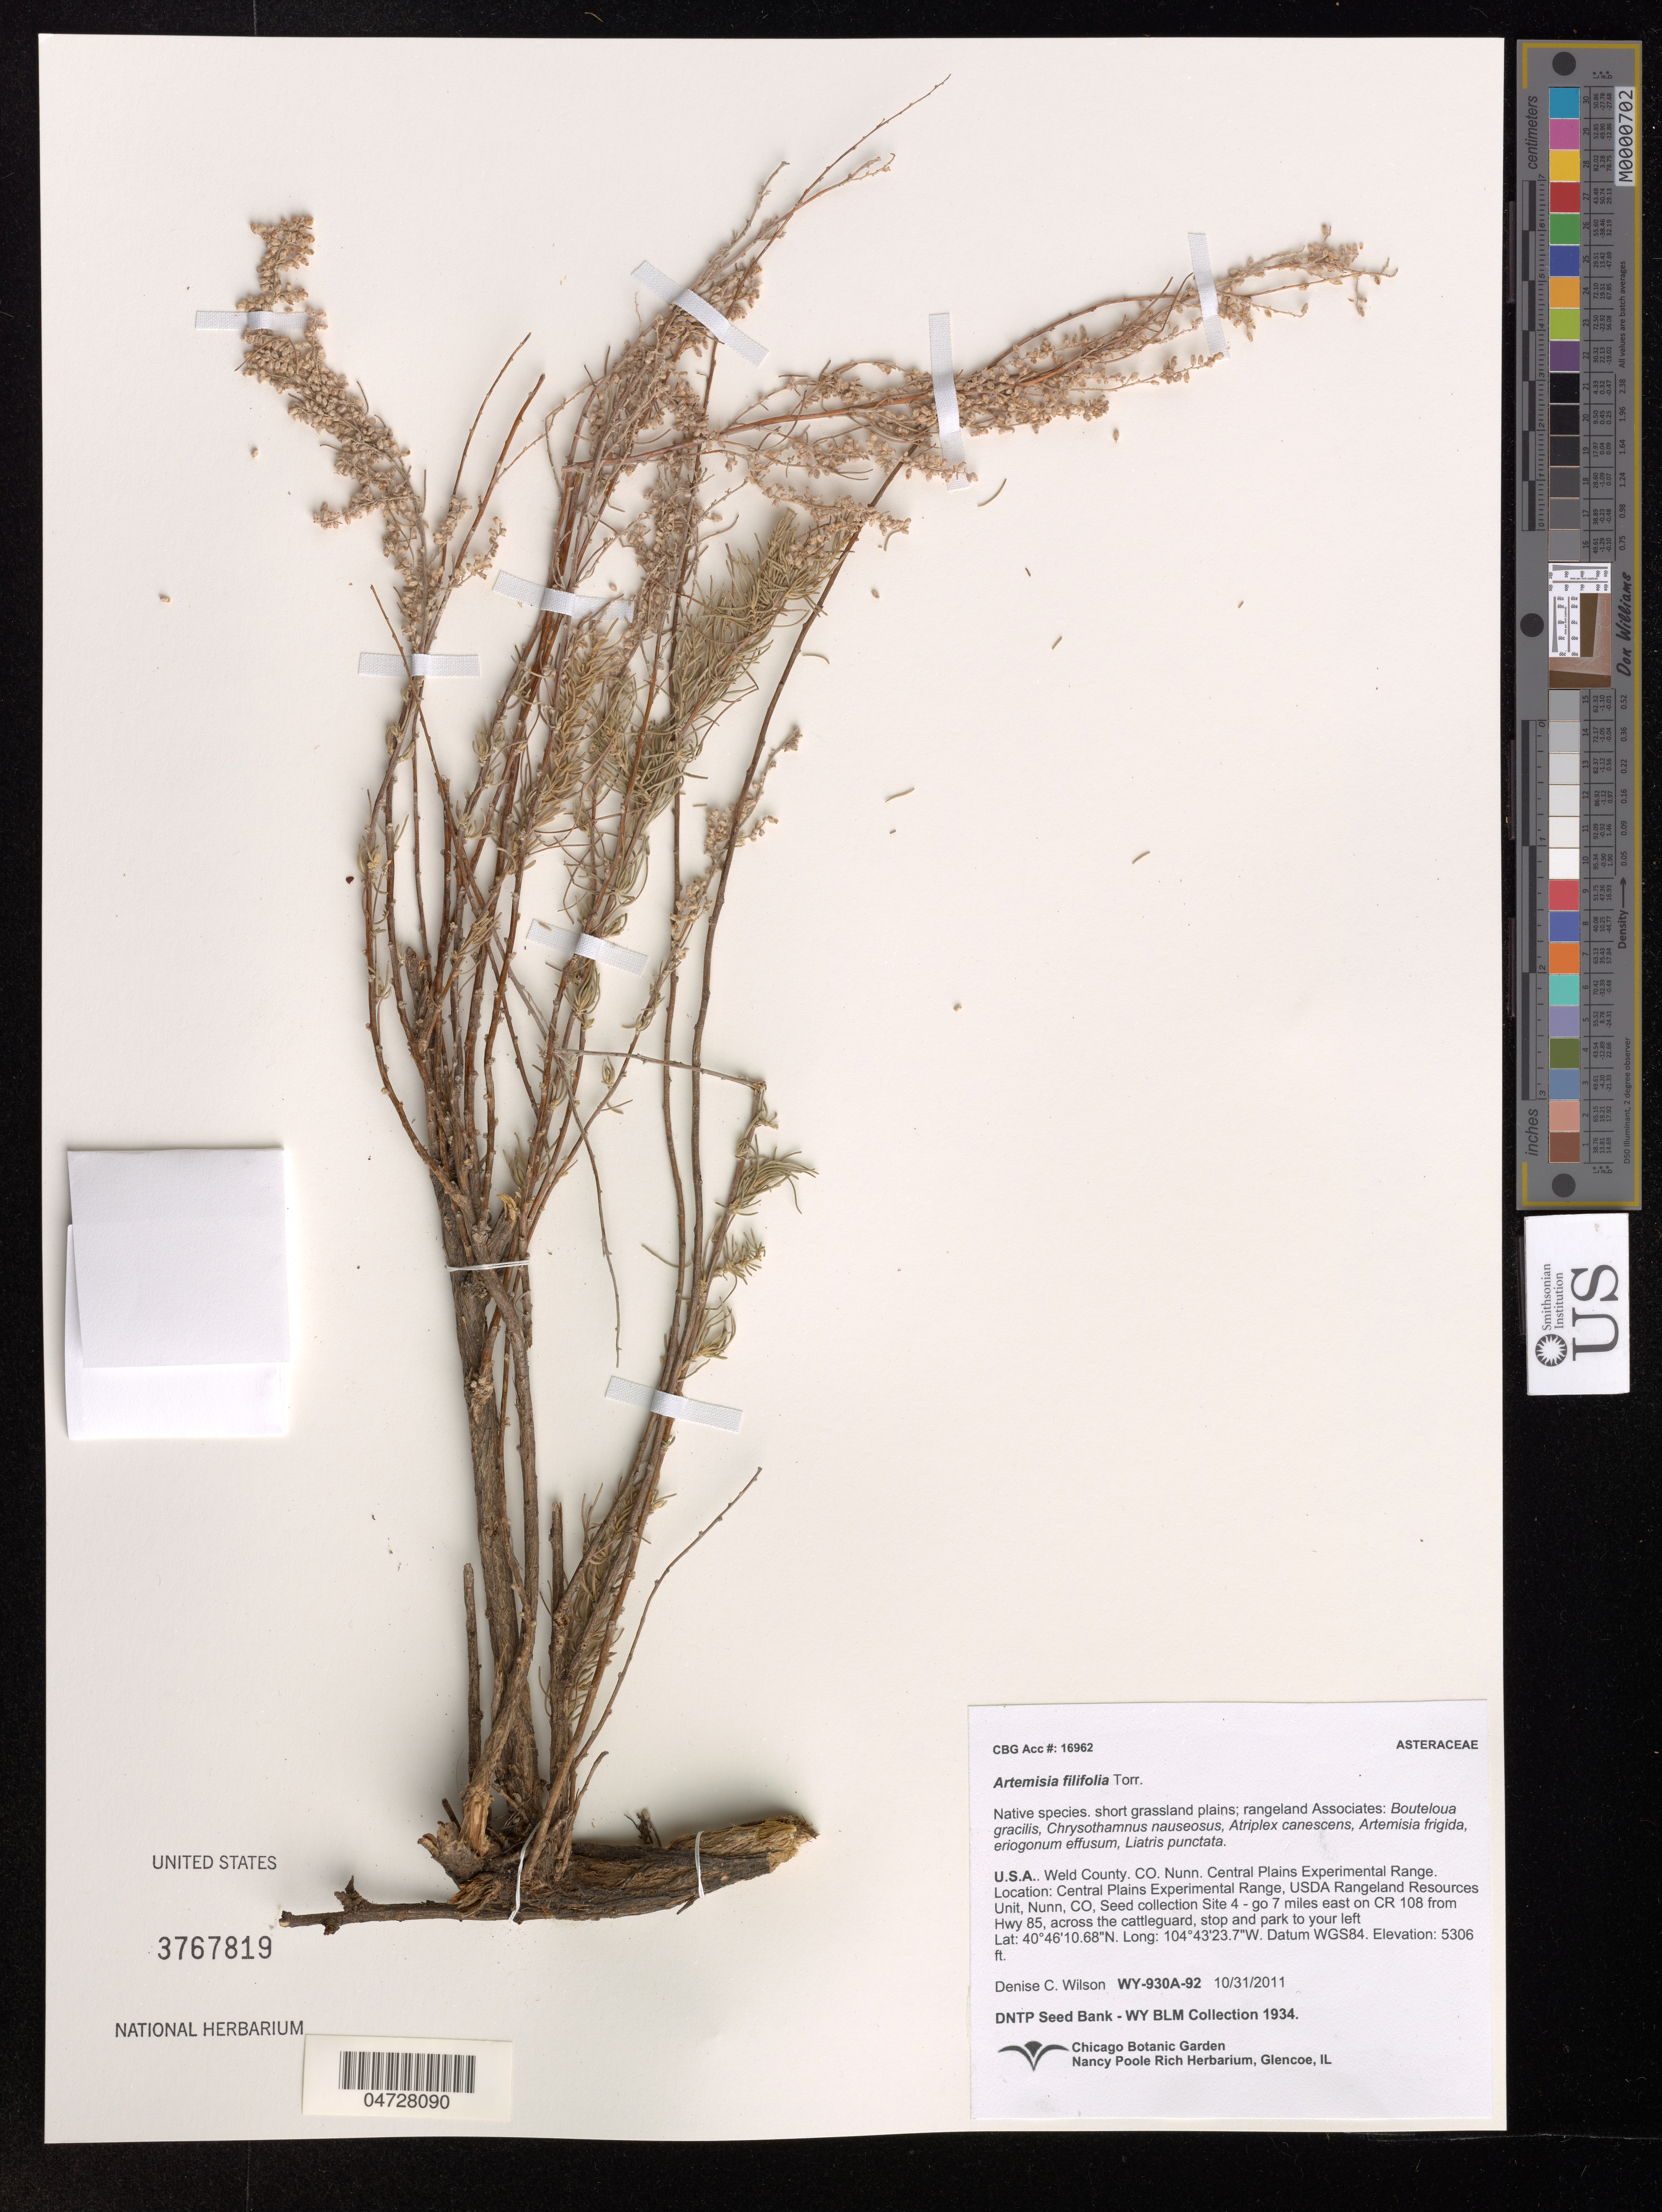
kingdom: Plantae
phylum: Tracheophyta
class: Magnoliopsida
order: Asterales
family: Asteraceae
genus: Artemisia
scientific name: Artemisia filifolia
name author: Torr.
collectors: D. Wilson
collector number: WY-930A-92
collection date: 2011-10-31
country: United States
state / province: Colorado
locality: Weld County. Nunn. Central Plains Experimental Range. USDA Rangeland Resources Unit, Nunn, CO, Site 4 - go 7 miles east on CR 108 from Hwy 85, across the cattleguard, stop and park to your left.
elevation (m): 1617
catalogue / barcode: US 3767819